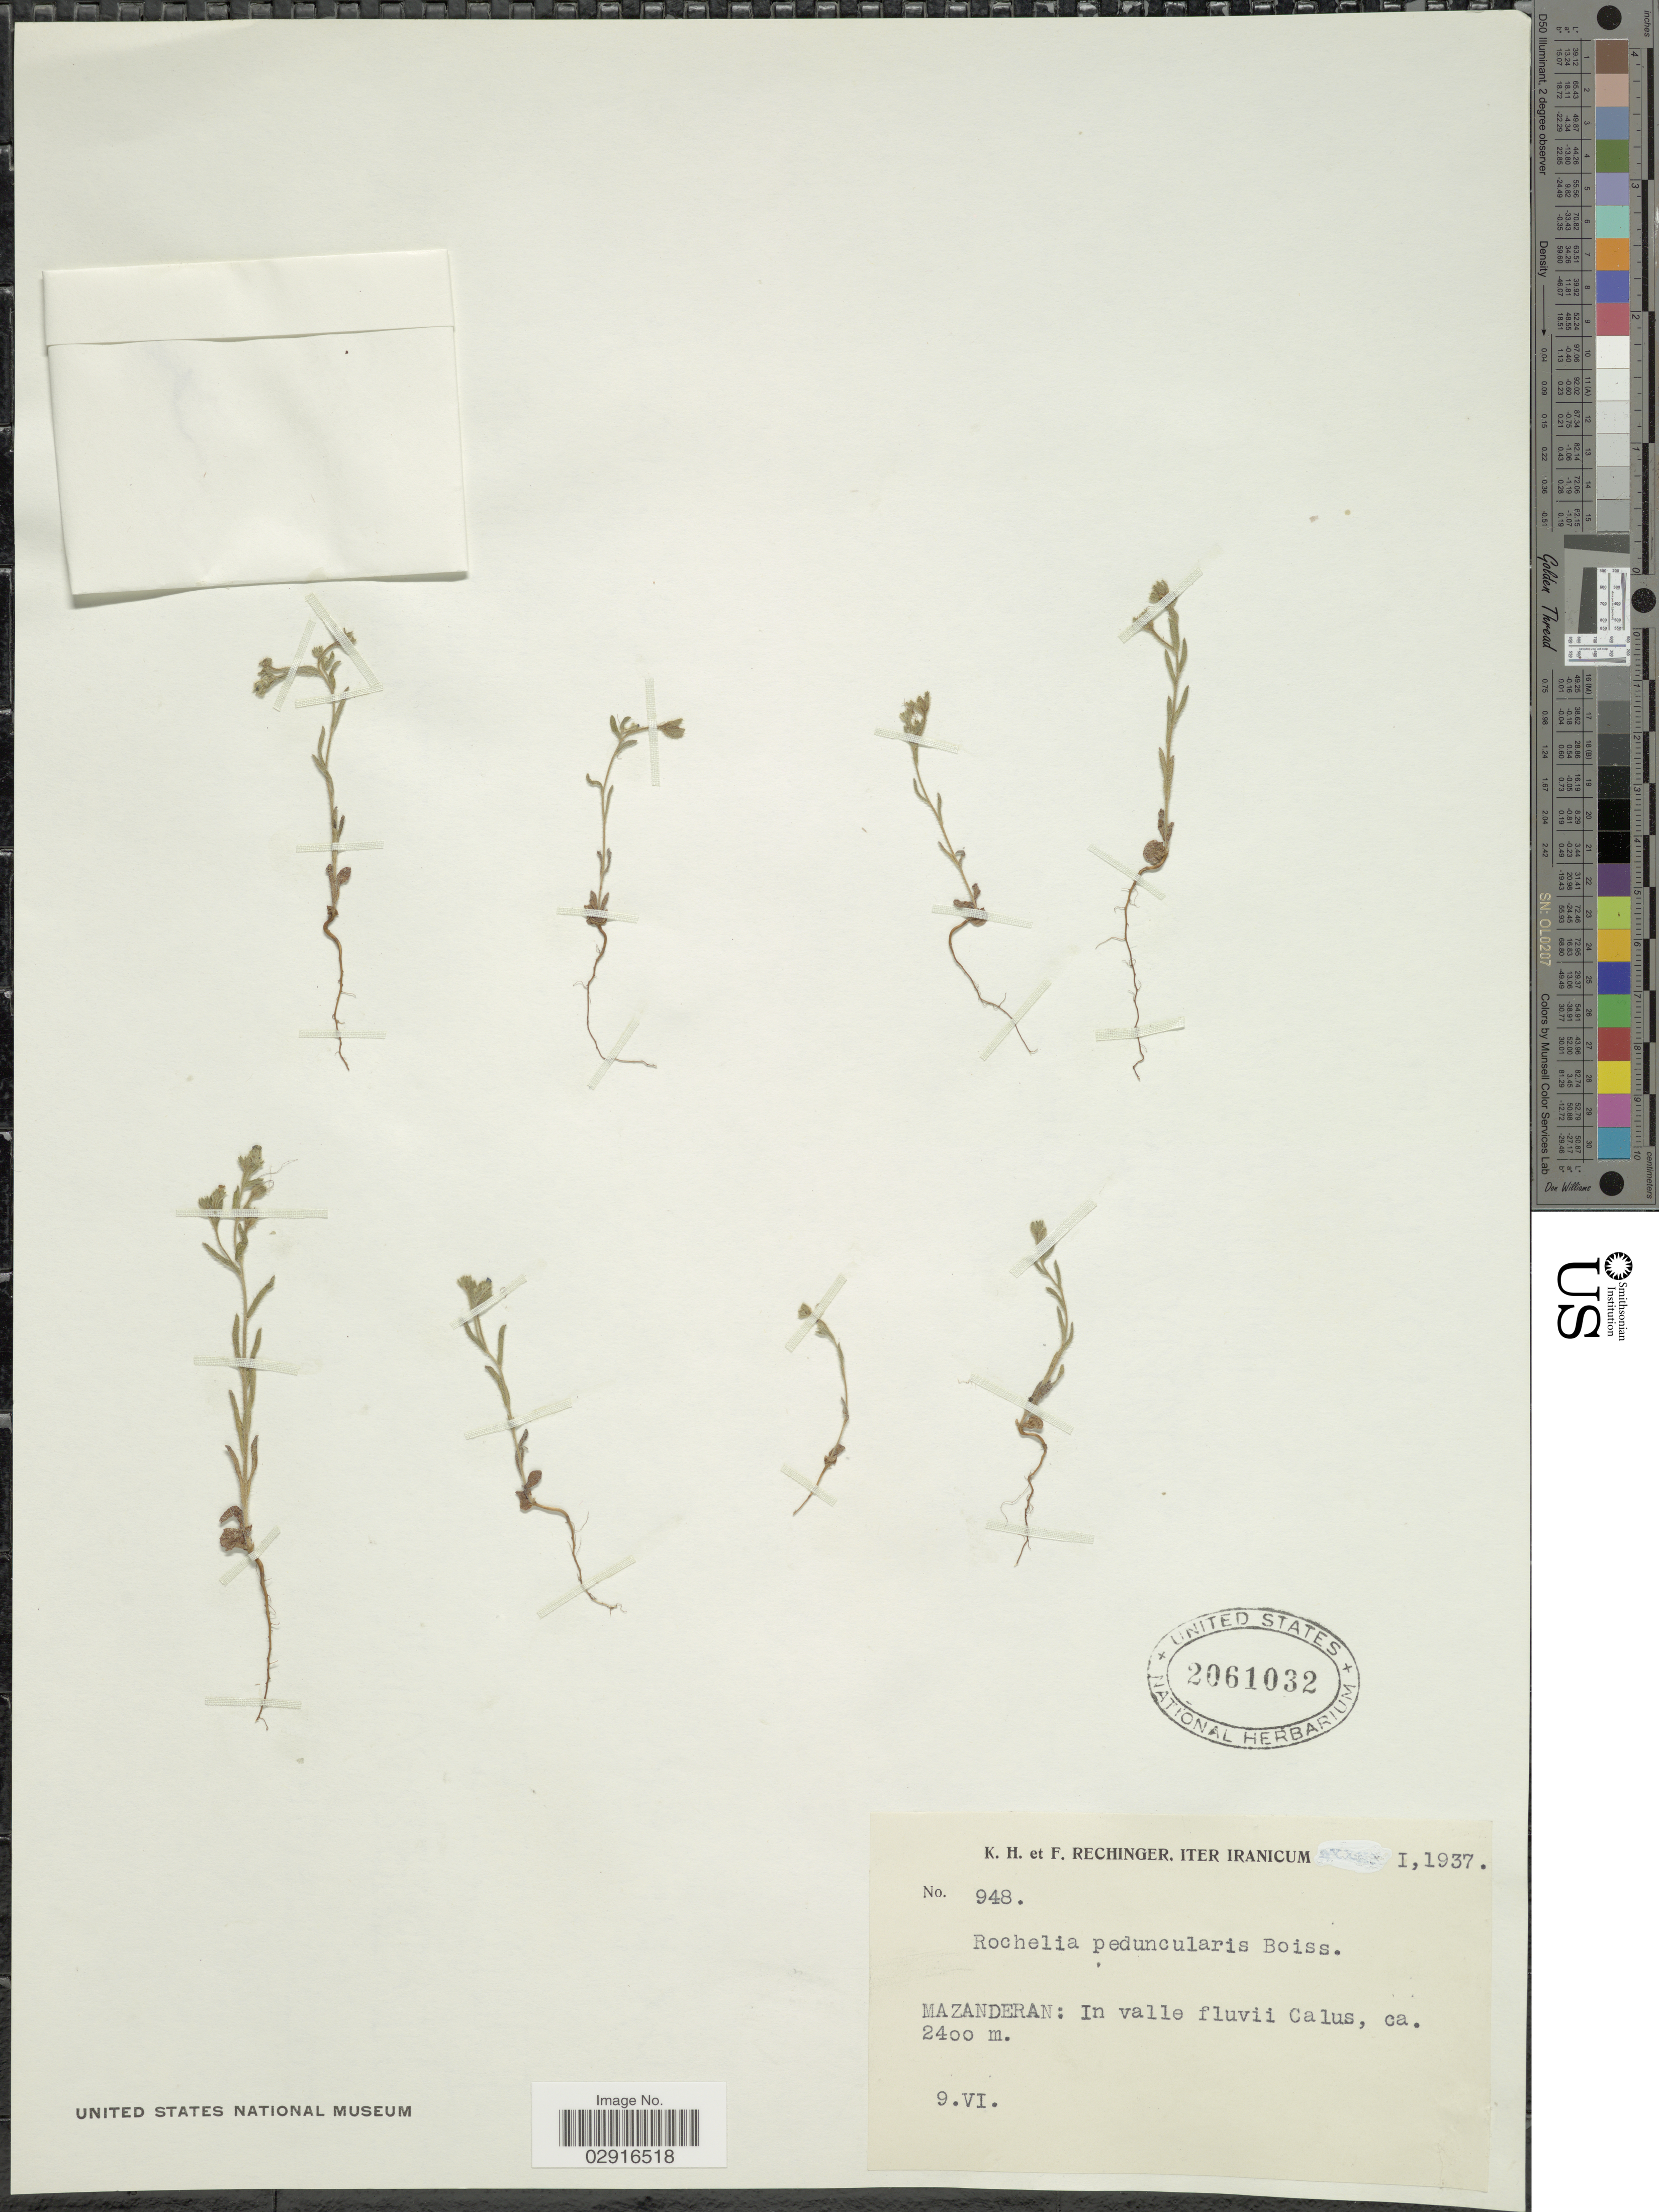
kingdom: Plantae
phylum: Tracheophyta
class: Magnoliopsida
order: Boraginales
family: Boraginaceae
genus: Rochelia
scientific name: Rochelia peduncularis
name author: Boiss.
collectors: K. H. Rechinger & F. Rechinger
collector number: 948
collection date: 1937-06-09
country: Iran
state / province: Mazandaran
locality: In valle fluvii Calus.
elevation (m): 2400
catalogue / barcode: US 2061032